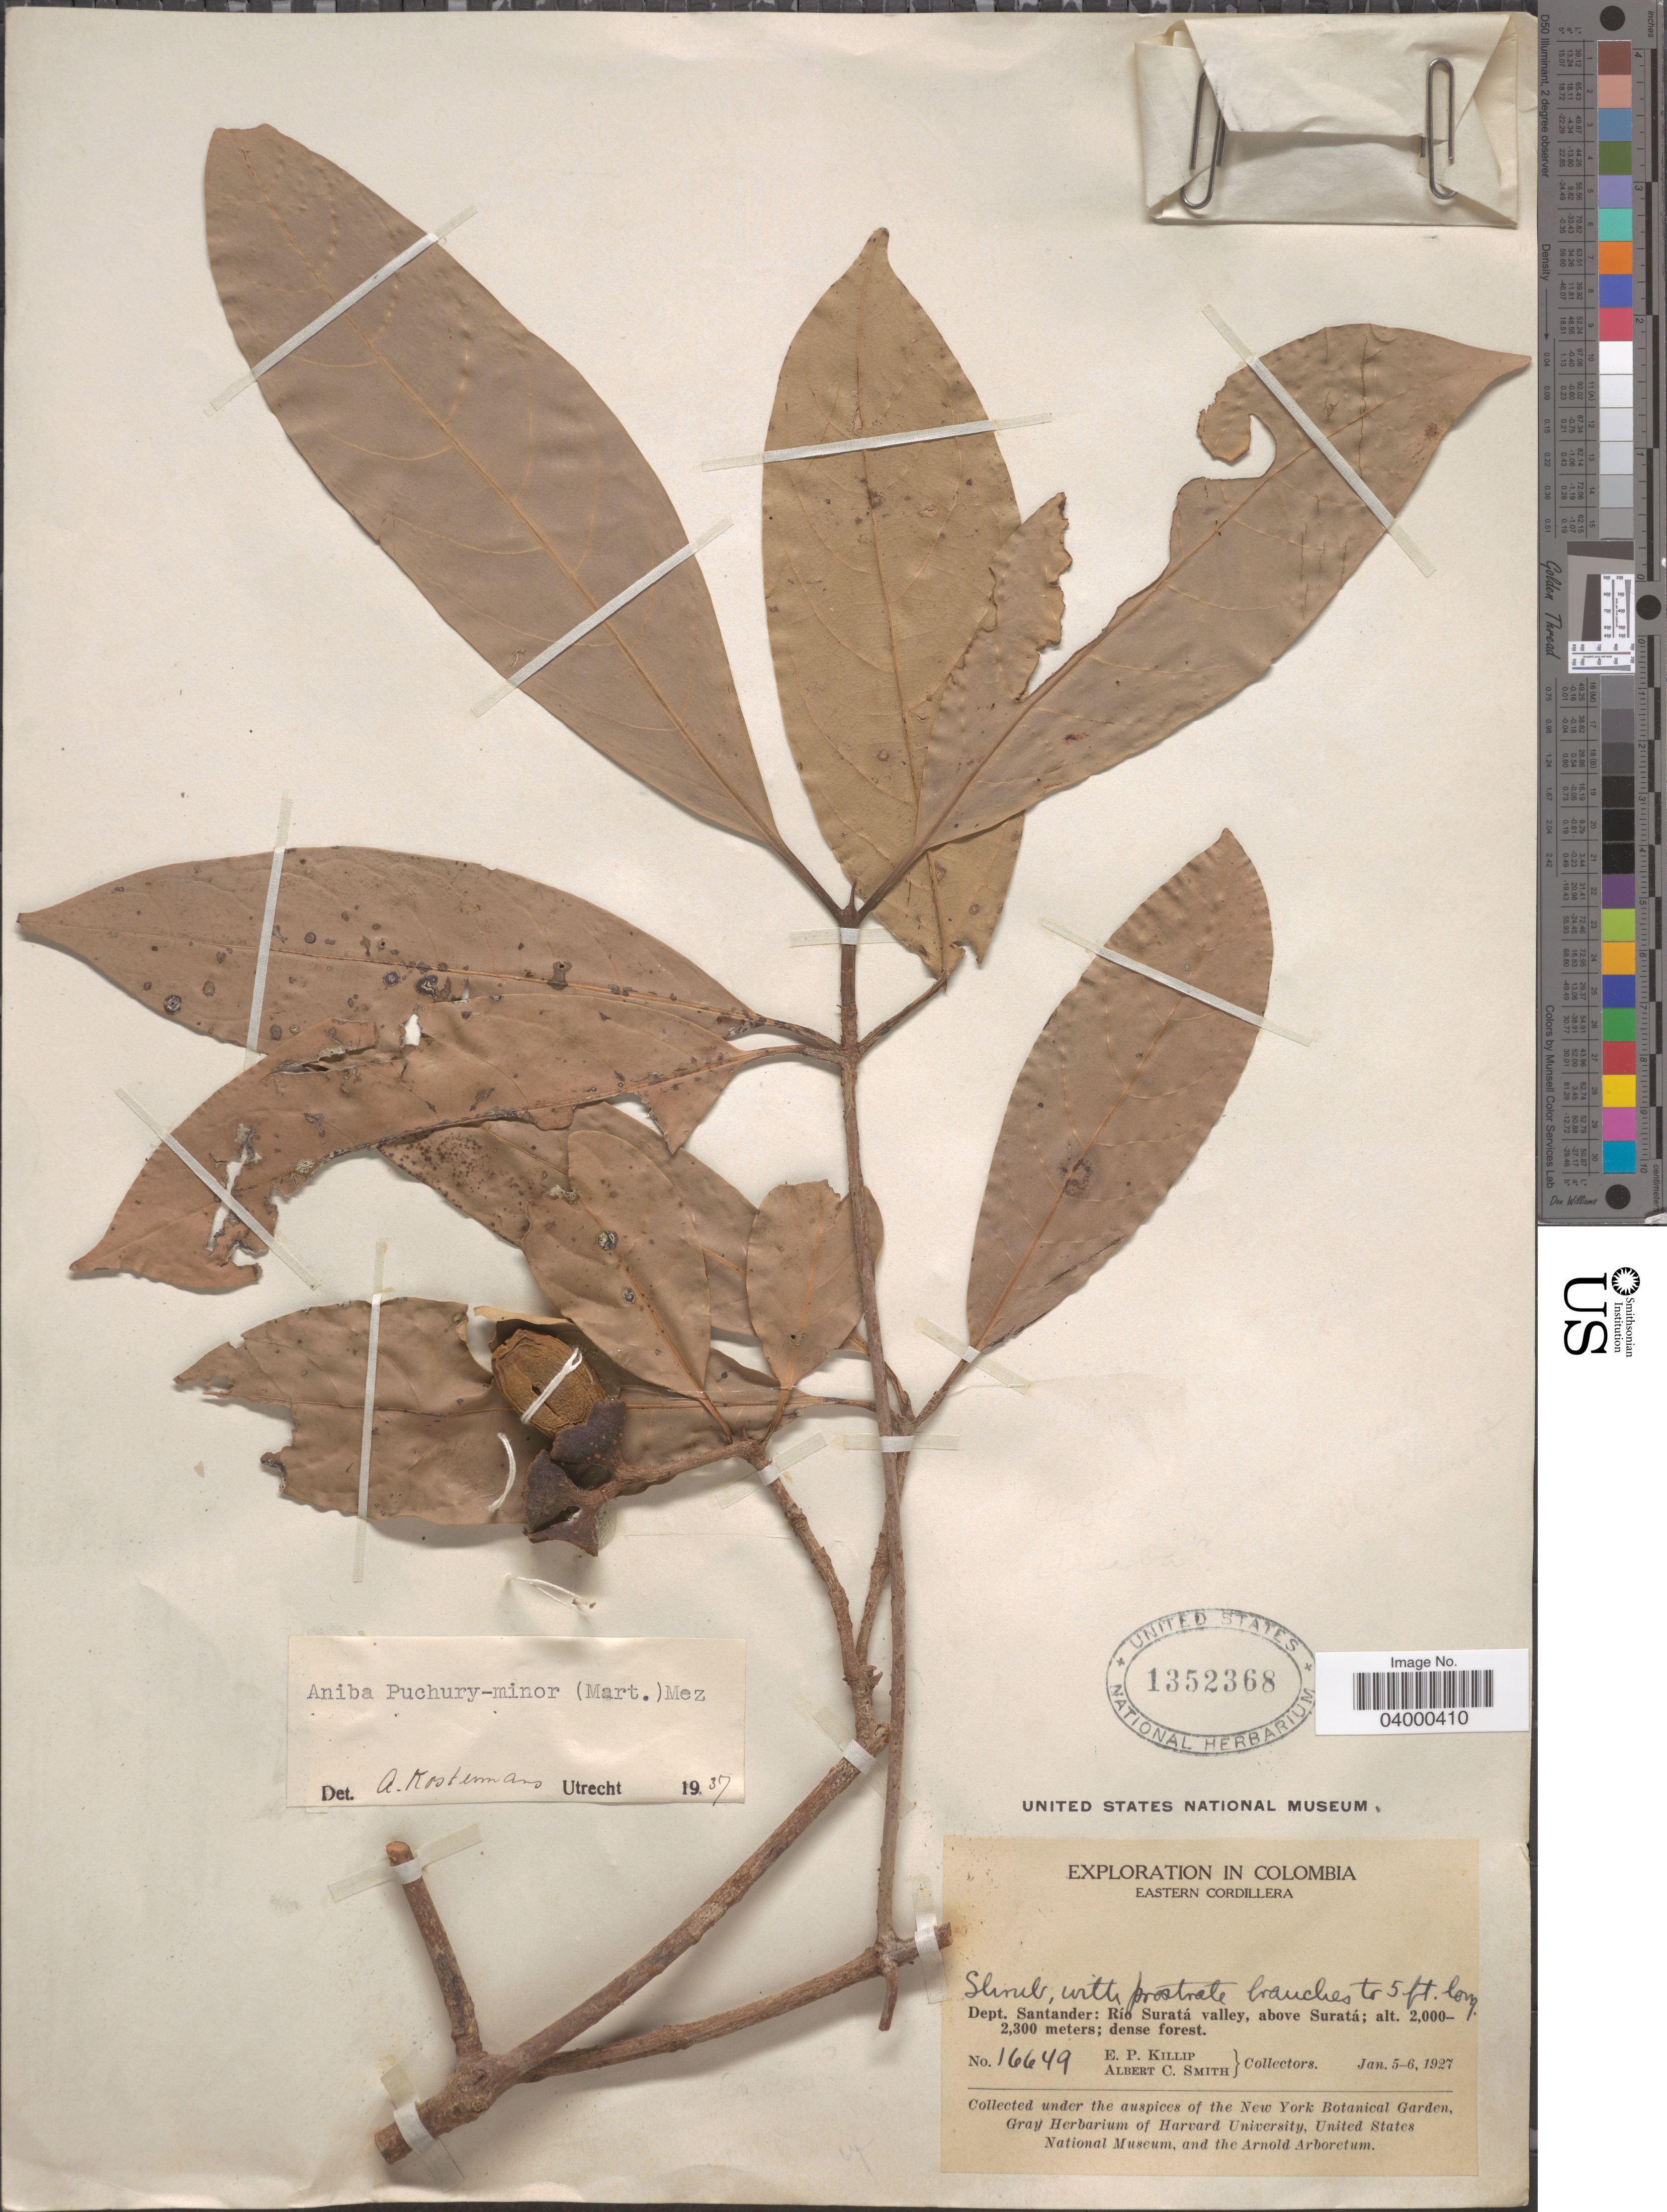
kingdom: Plantae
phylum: Tracheophyta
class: Magnoliopsida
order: Laurales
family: Lauraceae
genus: Aniba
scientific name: Aniba puchury-minor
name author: (Mart.) Mez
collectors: E. P. Killip & A. C. Smith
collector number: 16649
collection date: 1927-01-05/1927-01-06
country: Colombia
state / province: Santander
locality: Eastern Cordillera. Dept. Santander: Río Suratá valley, above Suratá.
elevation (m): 2000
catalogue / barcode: US 1352368